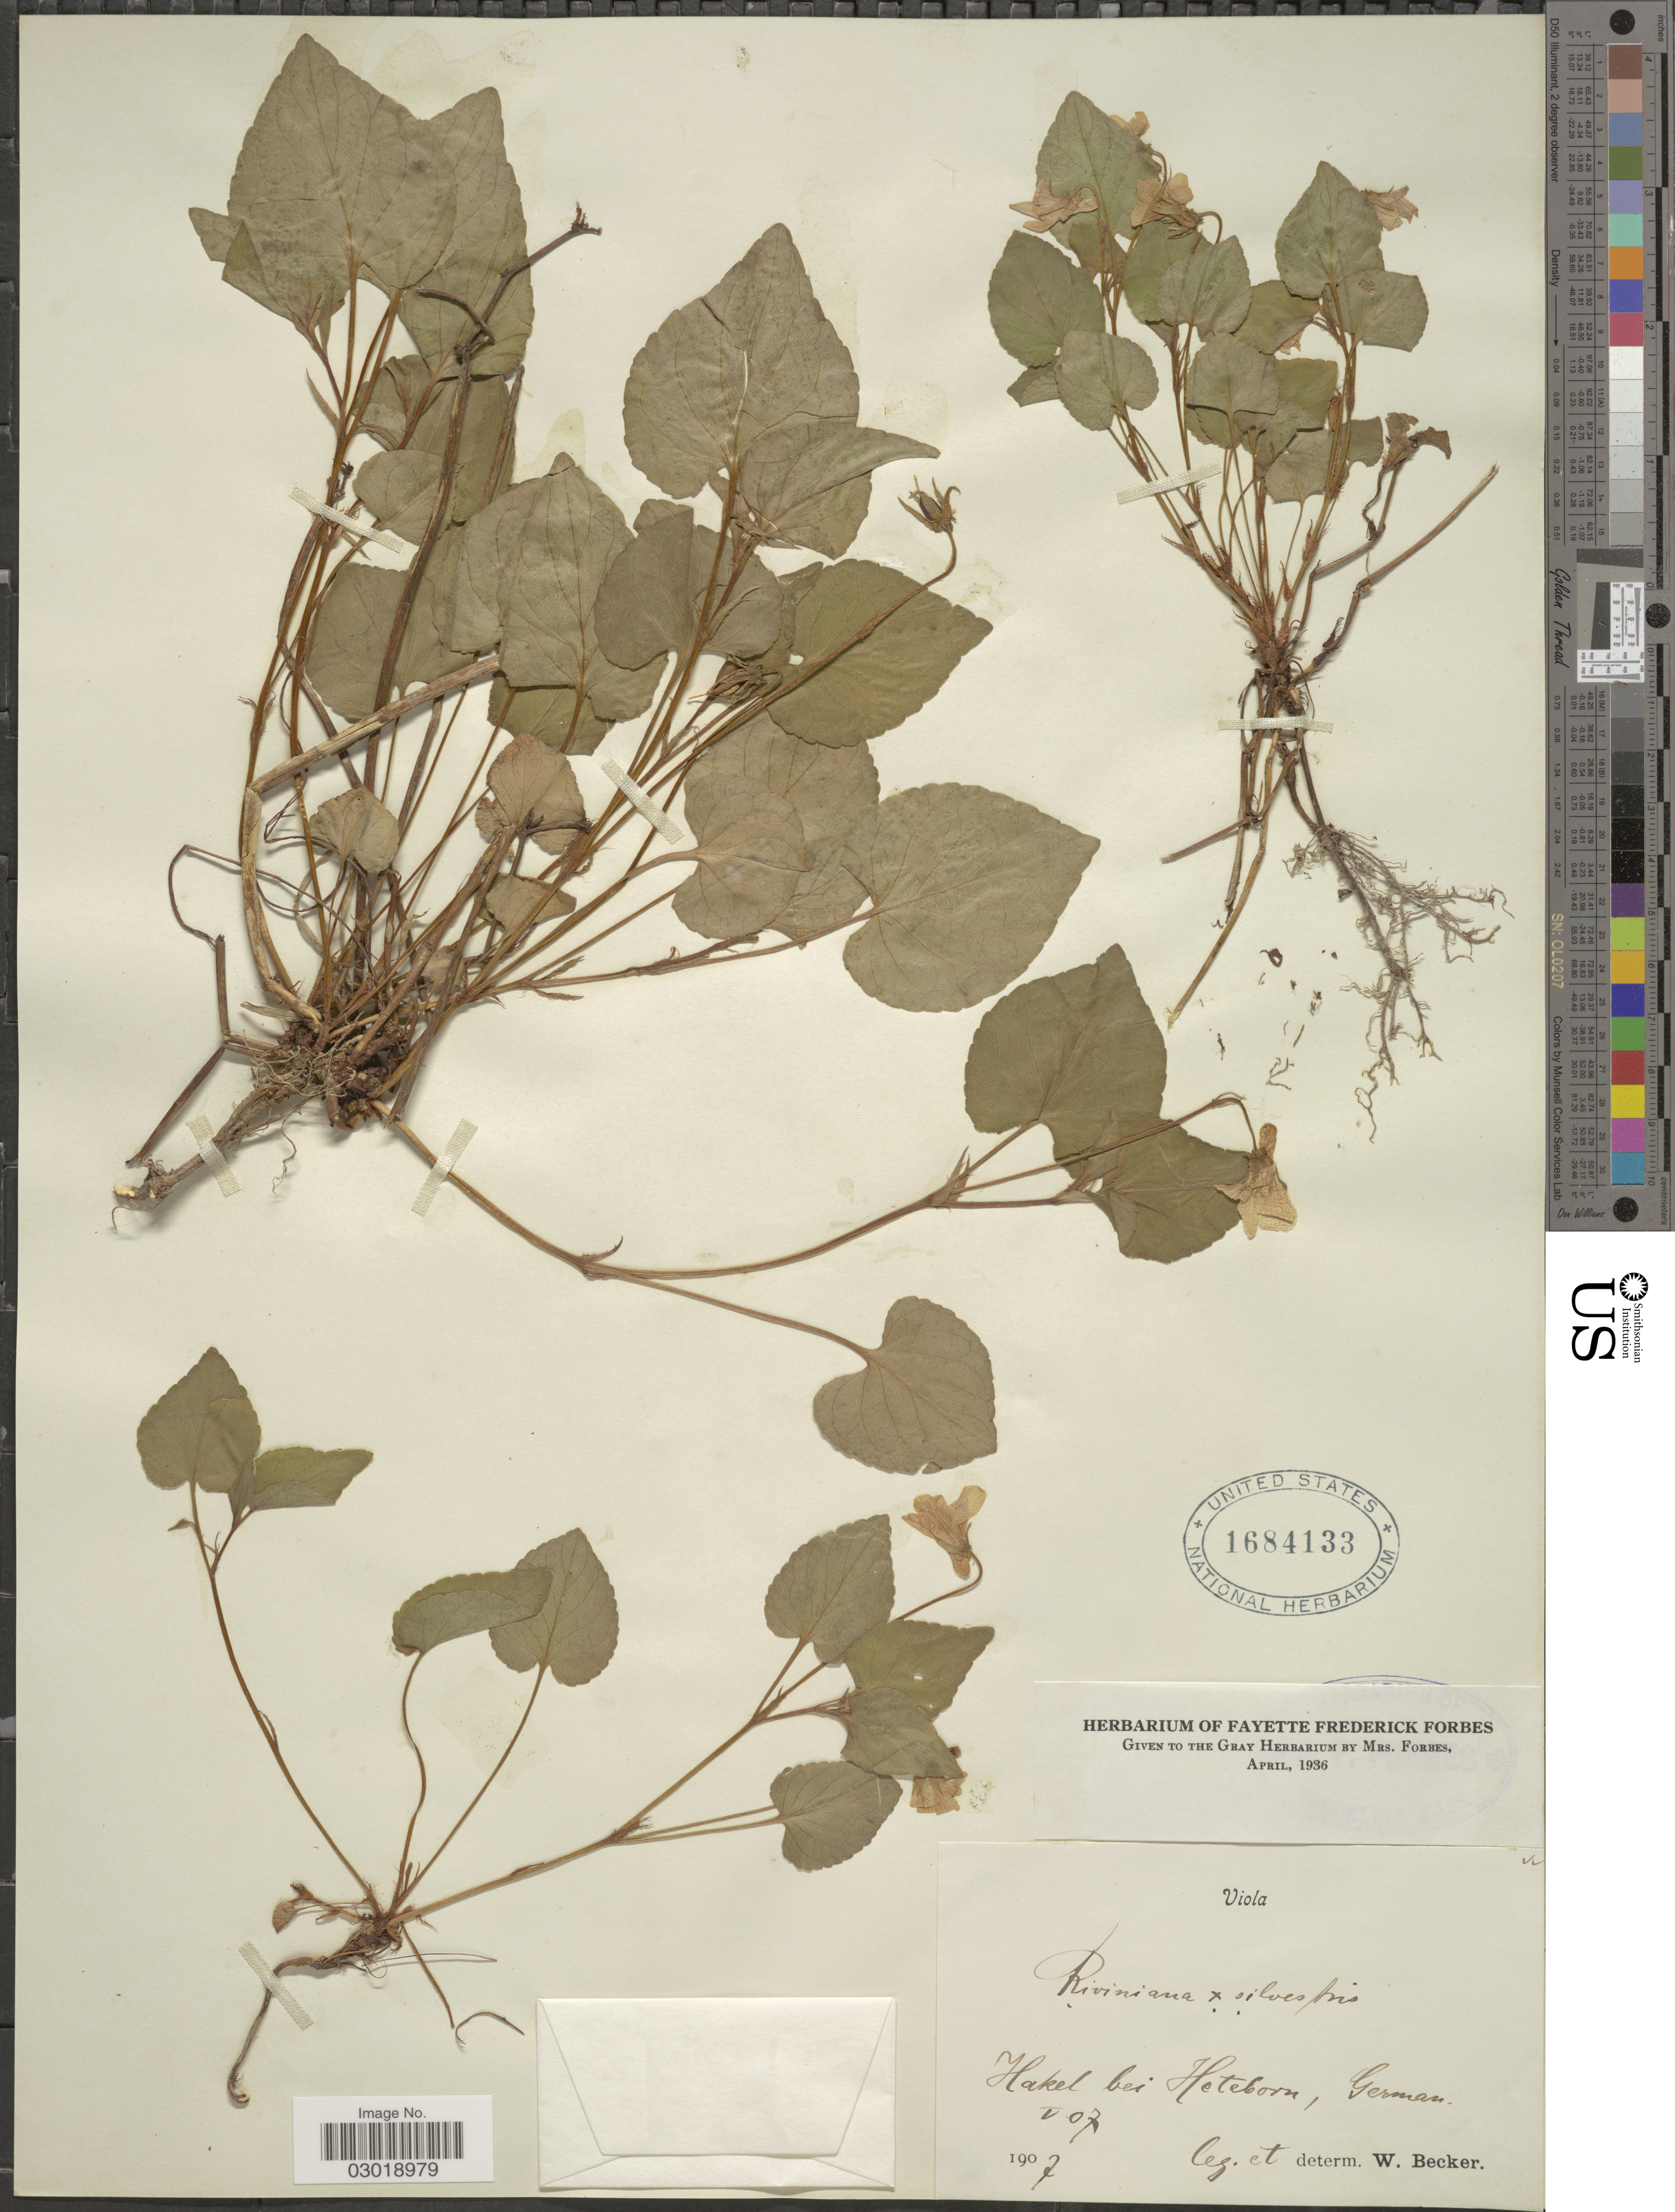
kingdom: Plantae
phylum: Tracheophyta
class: Magnoliopsida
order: Malpighiales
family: Violaceae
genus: Viola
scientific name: Viola riviniana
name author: Rchb.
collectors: W. Becker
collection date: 1907-05-07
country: Germany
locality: Hakel bei Heteborn, German.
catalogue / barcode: US 1684133